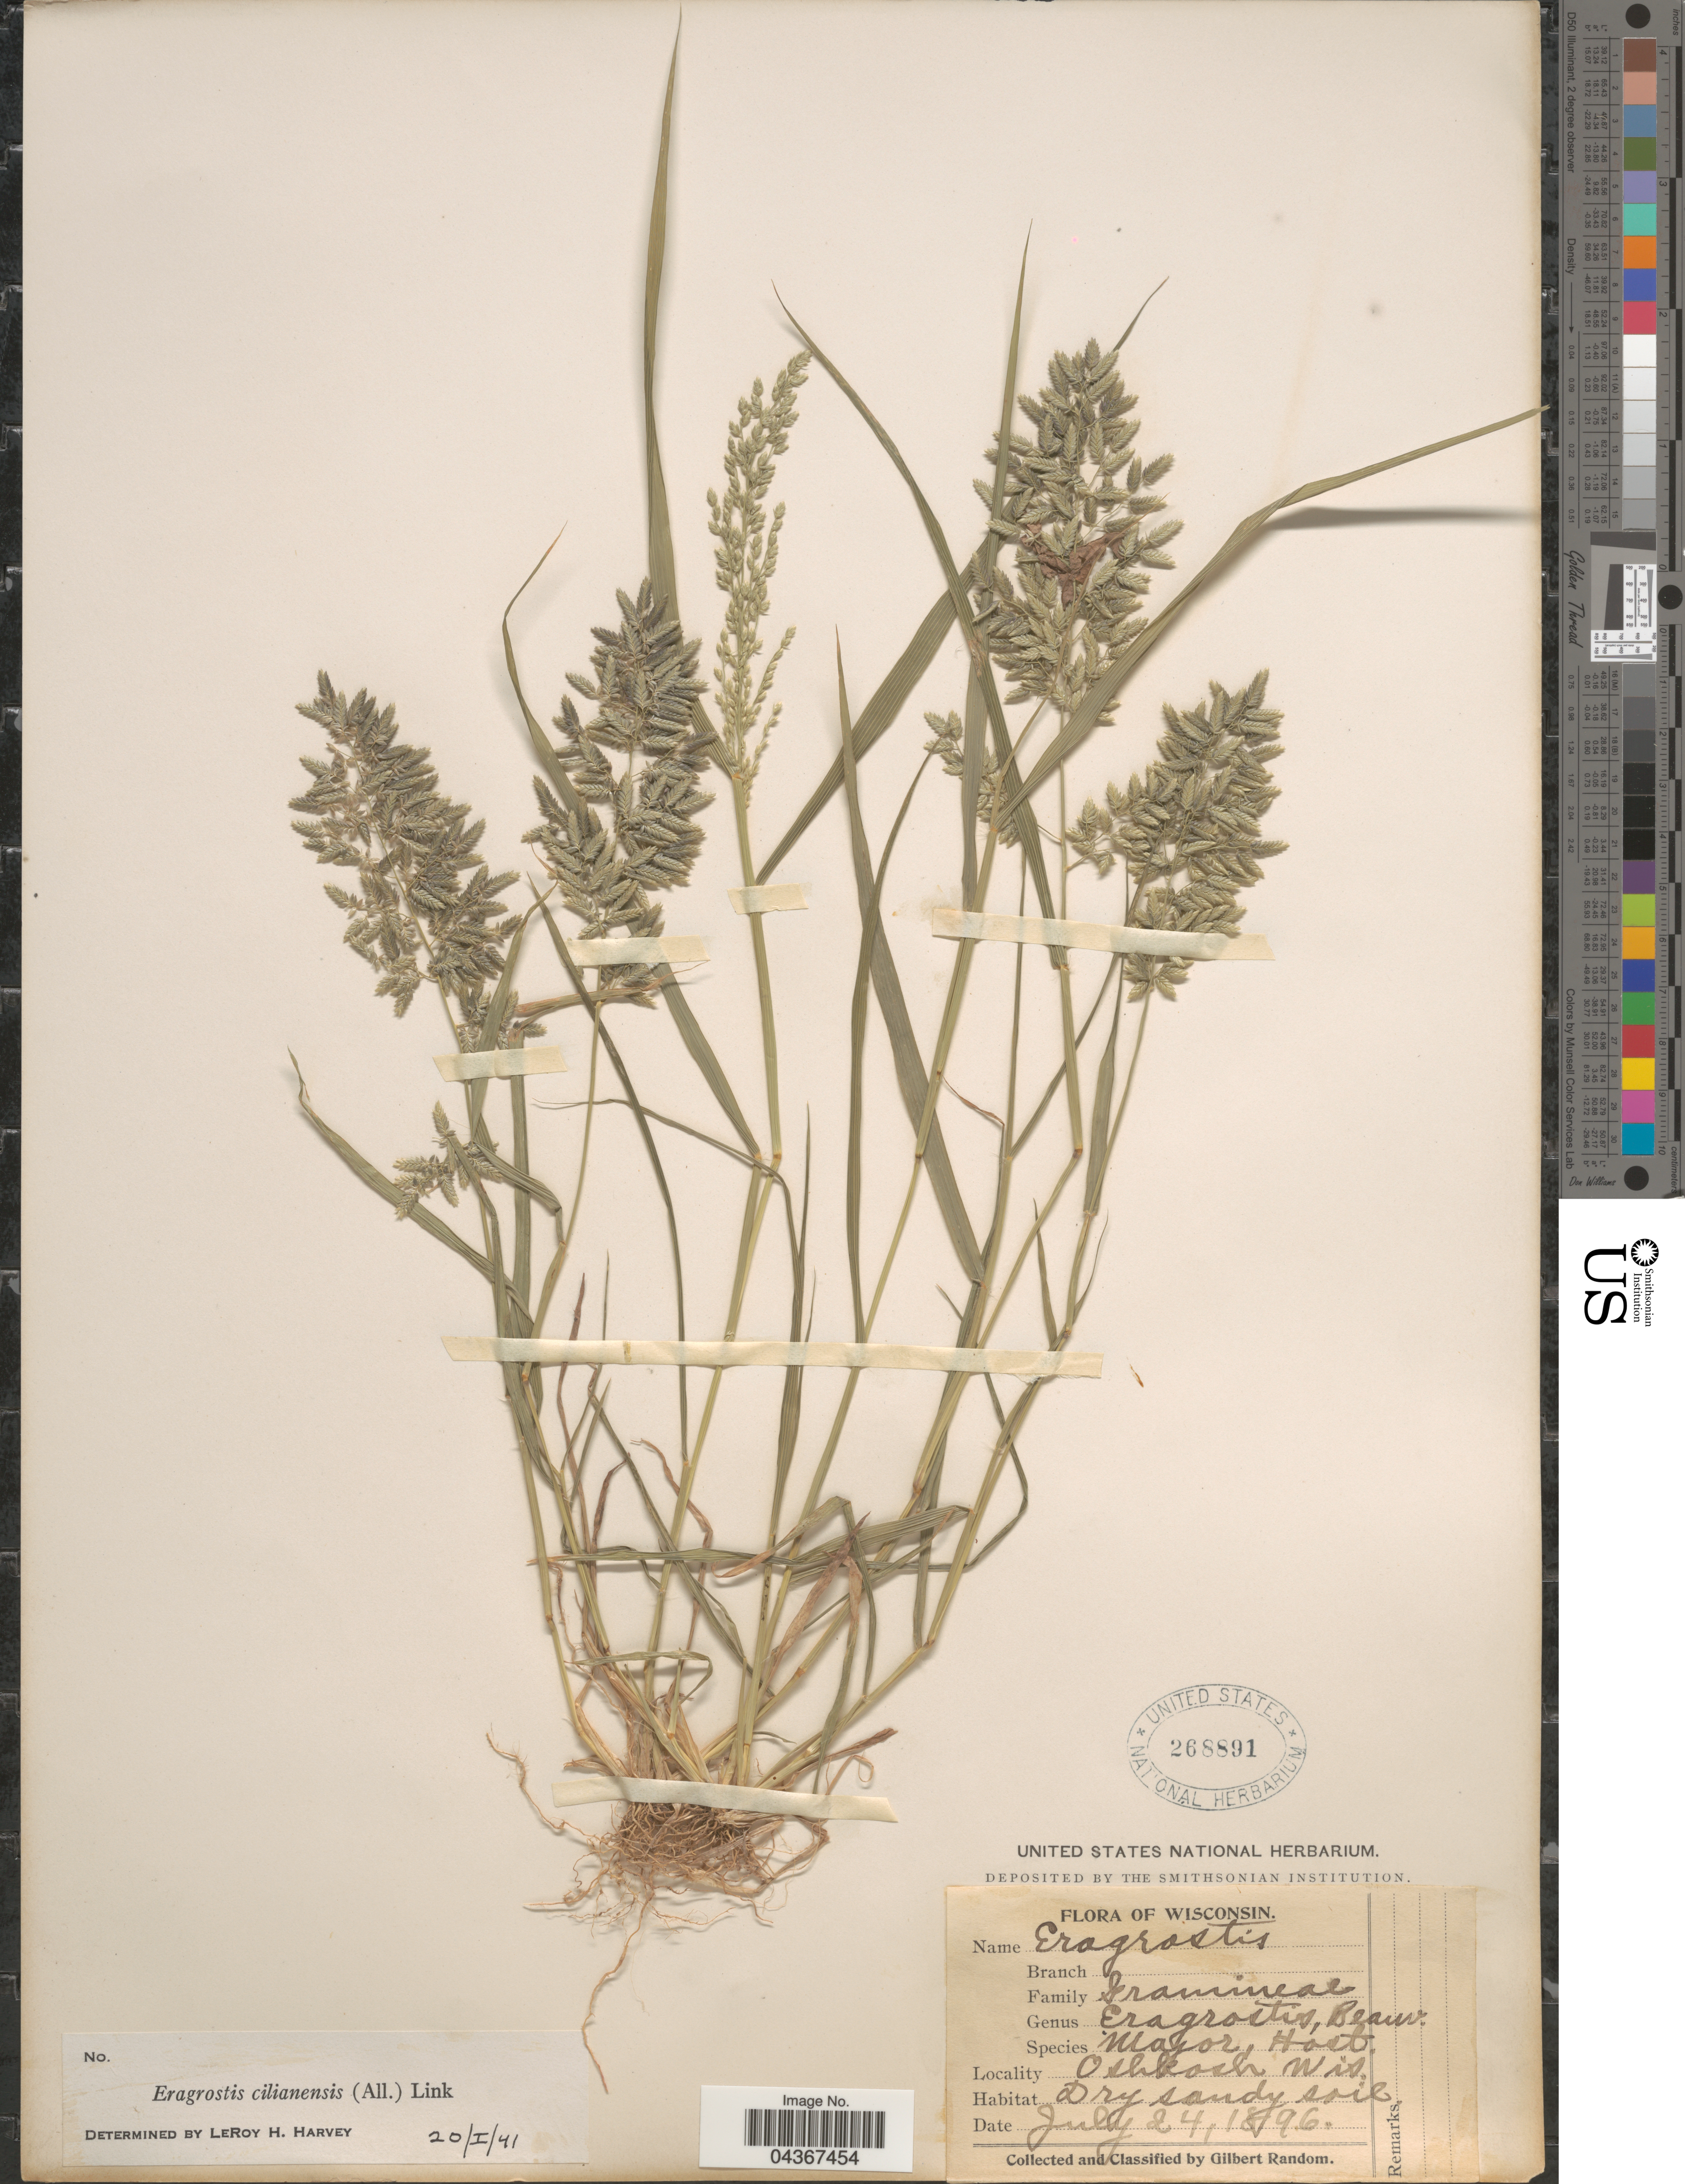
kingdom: Plantae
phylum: Tracheophyta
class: Liliopsida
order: Poales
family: Poaceae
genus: Eragrostis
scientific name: Eragrostis cilianensis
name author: (Bellardi) Vignolo ex Janch.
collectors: G. Random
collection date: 1896-07-24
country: United States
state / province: Wisconsin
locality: Oshkosh.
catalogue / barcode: US 268891